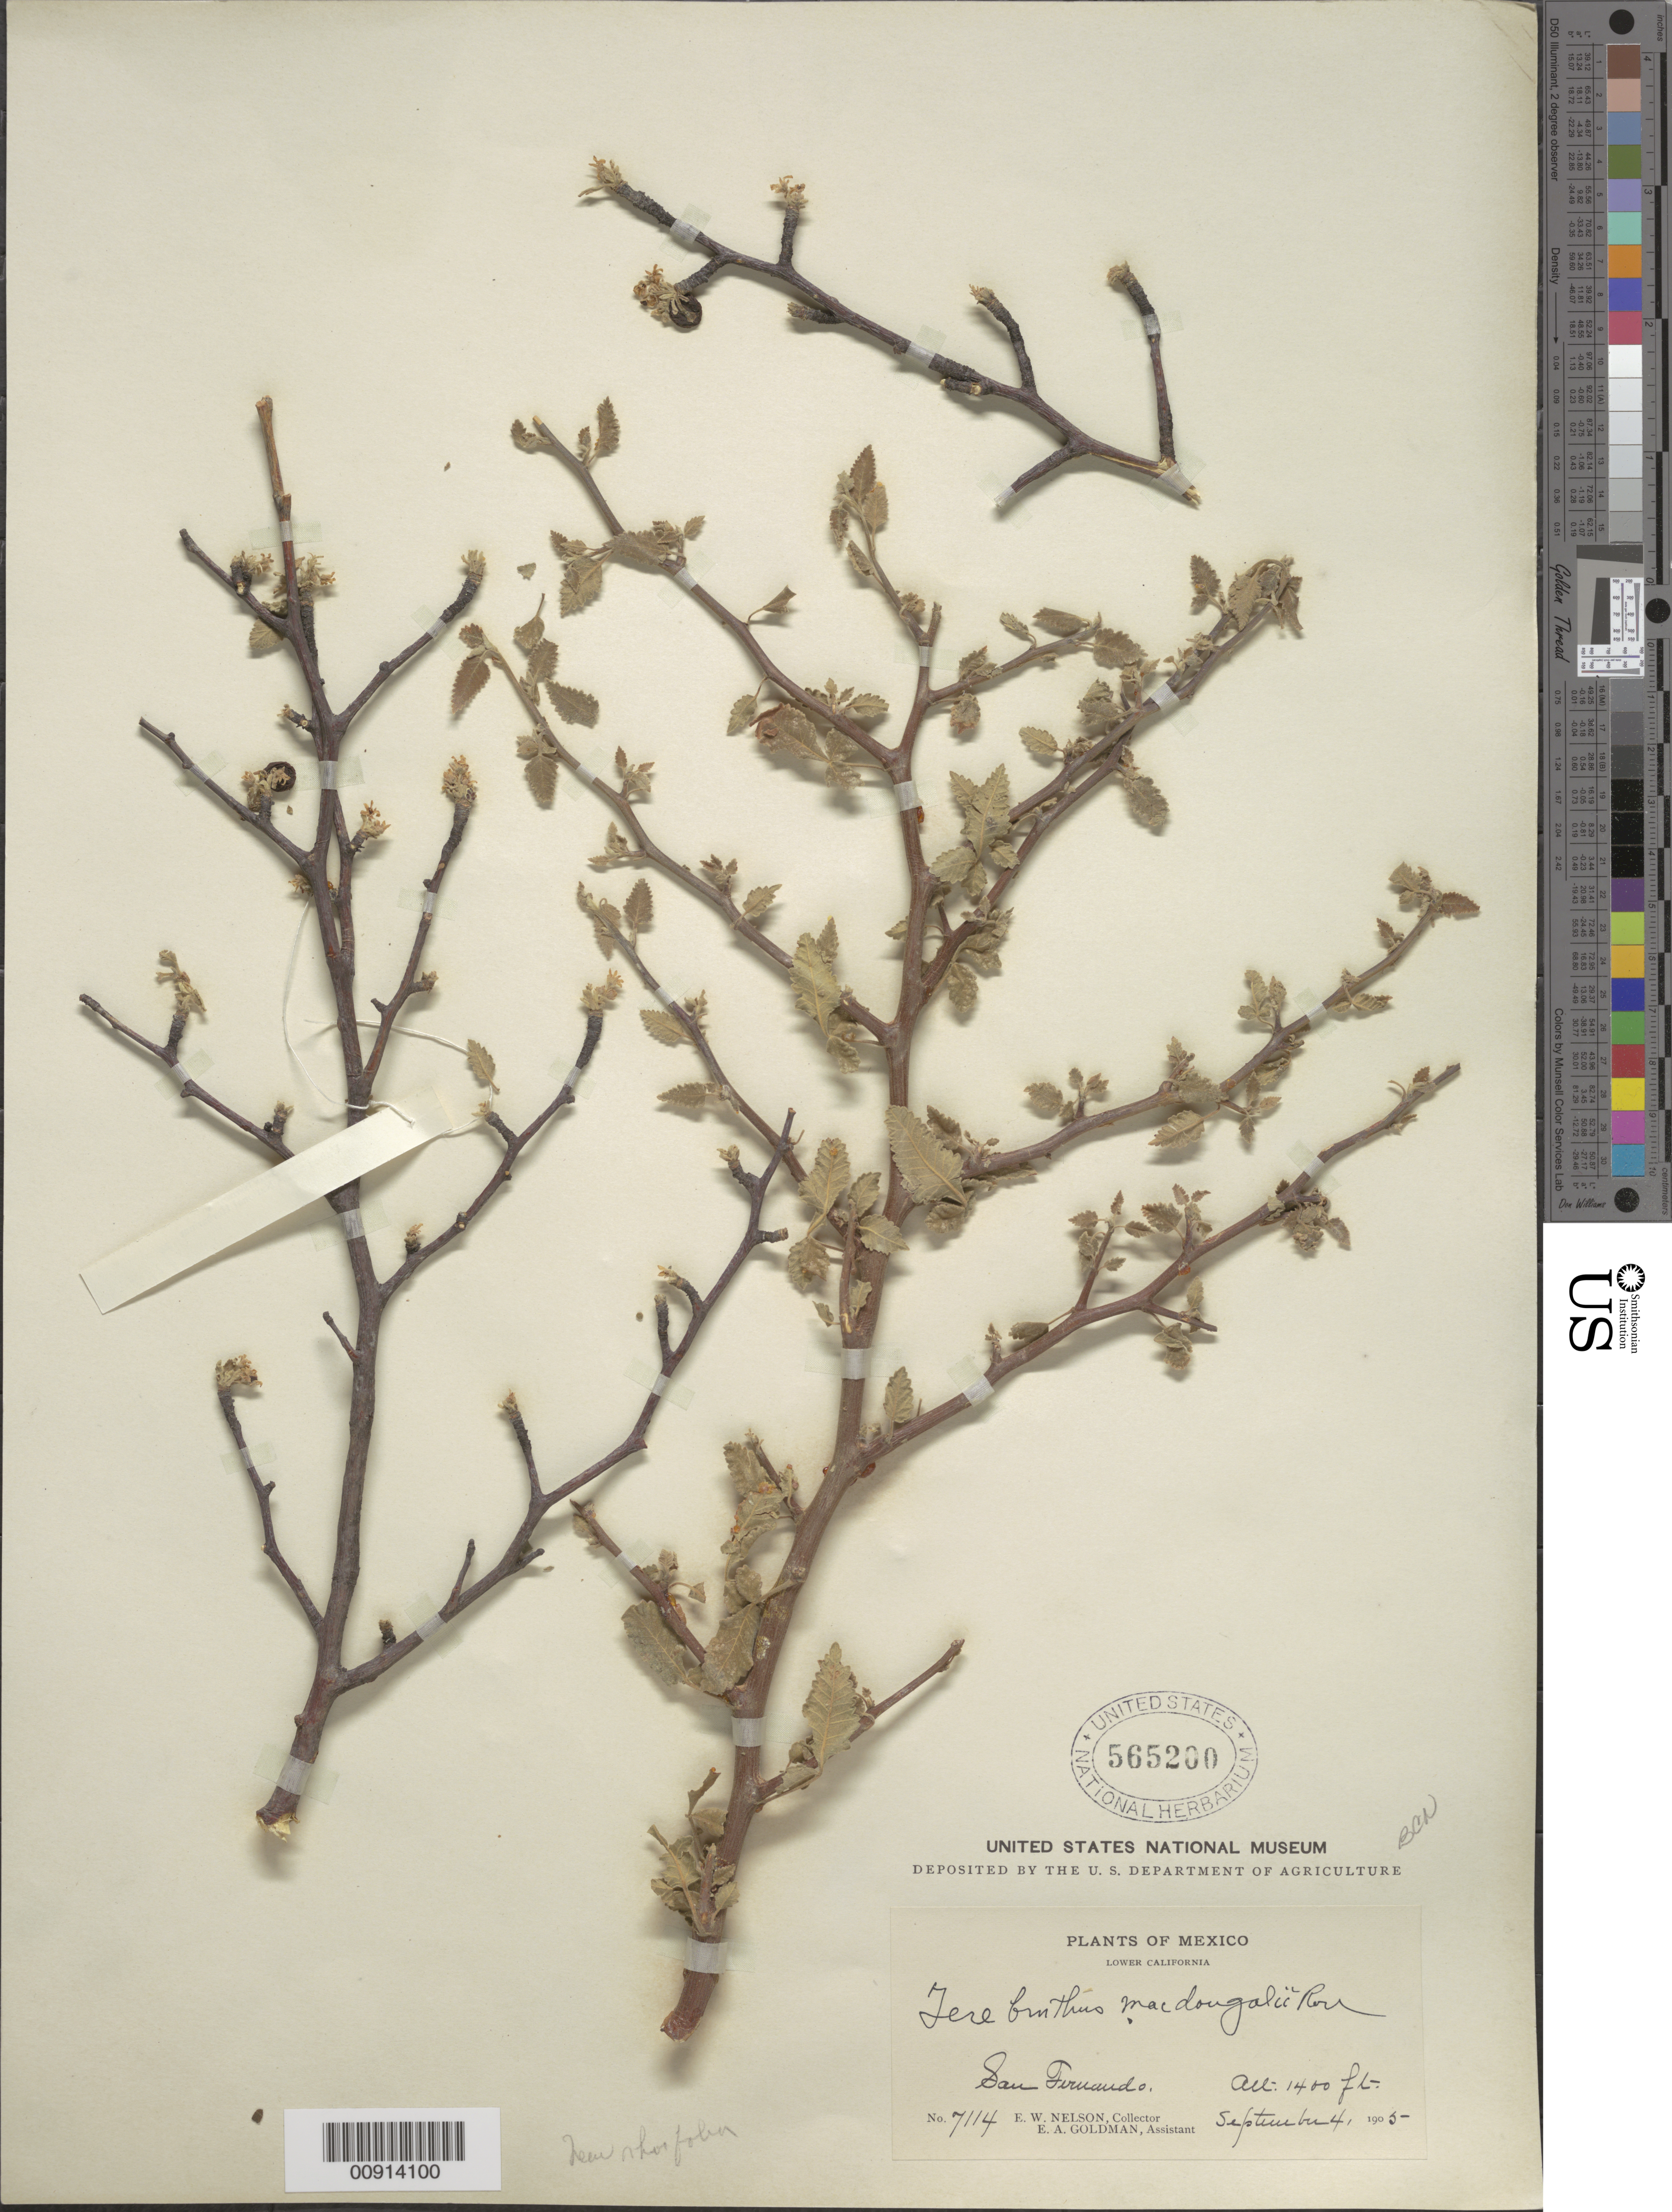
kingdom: Plantae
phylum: Tracheophyta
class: Magnoliopsida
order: Sapindales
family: Burseraceae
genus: Bursera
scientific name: Bursera hindsiana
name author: (Benth.) Engl.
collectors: E. W. Nelson & E. A. Goldman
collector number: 7114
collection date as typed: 04 Sep 1905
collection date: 1905-09-04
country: Mexico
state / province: Baja California Norte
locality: San Fernando, Lower California.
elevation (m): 427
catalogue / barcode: US 565200